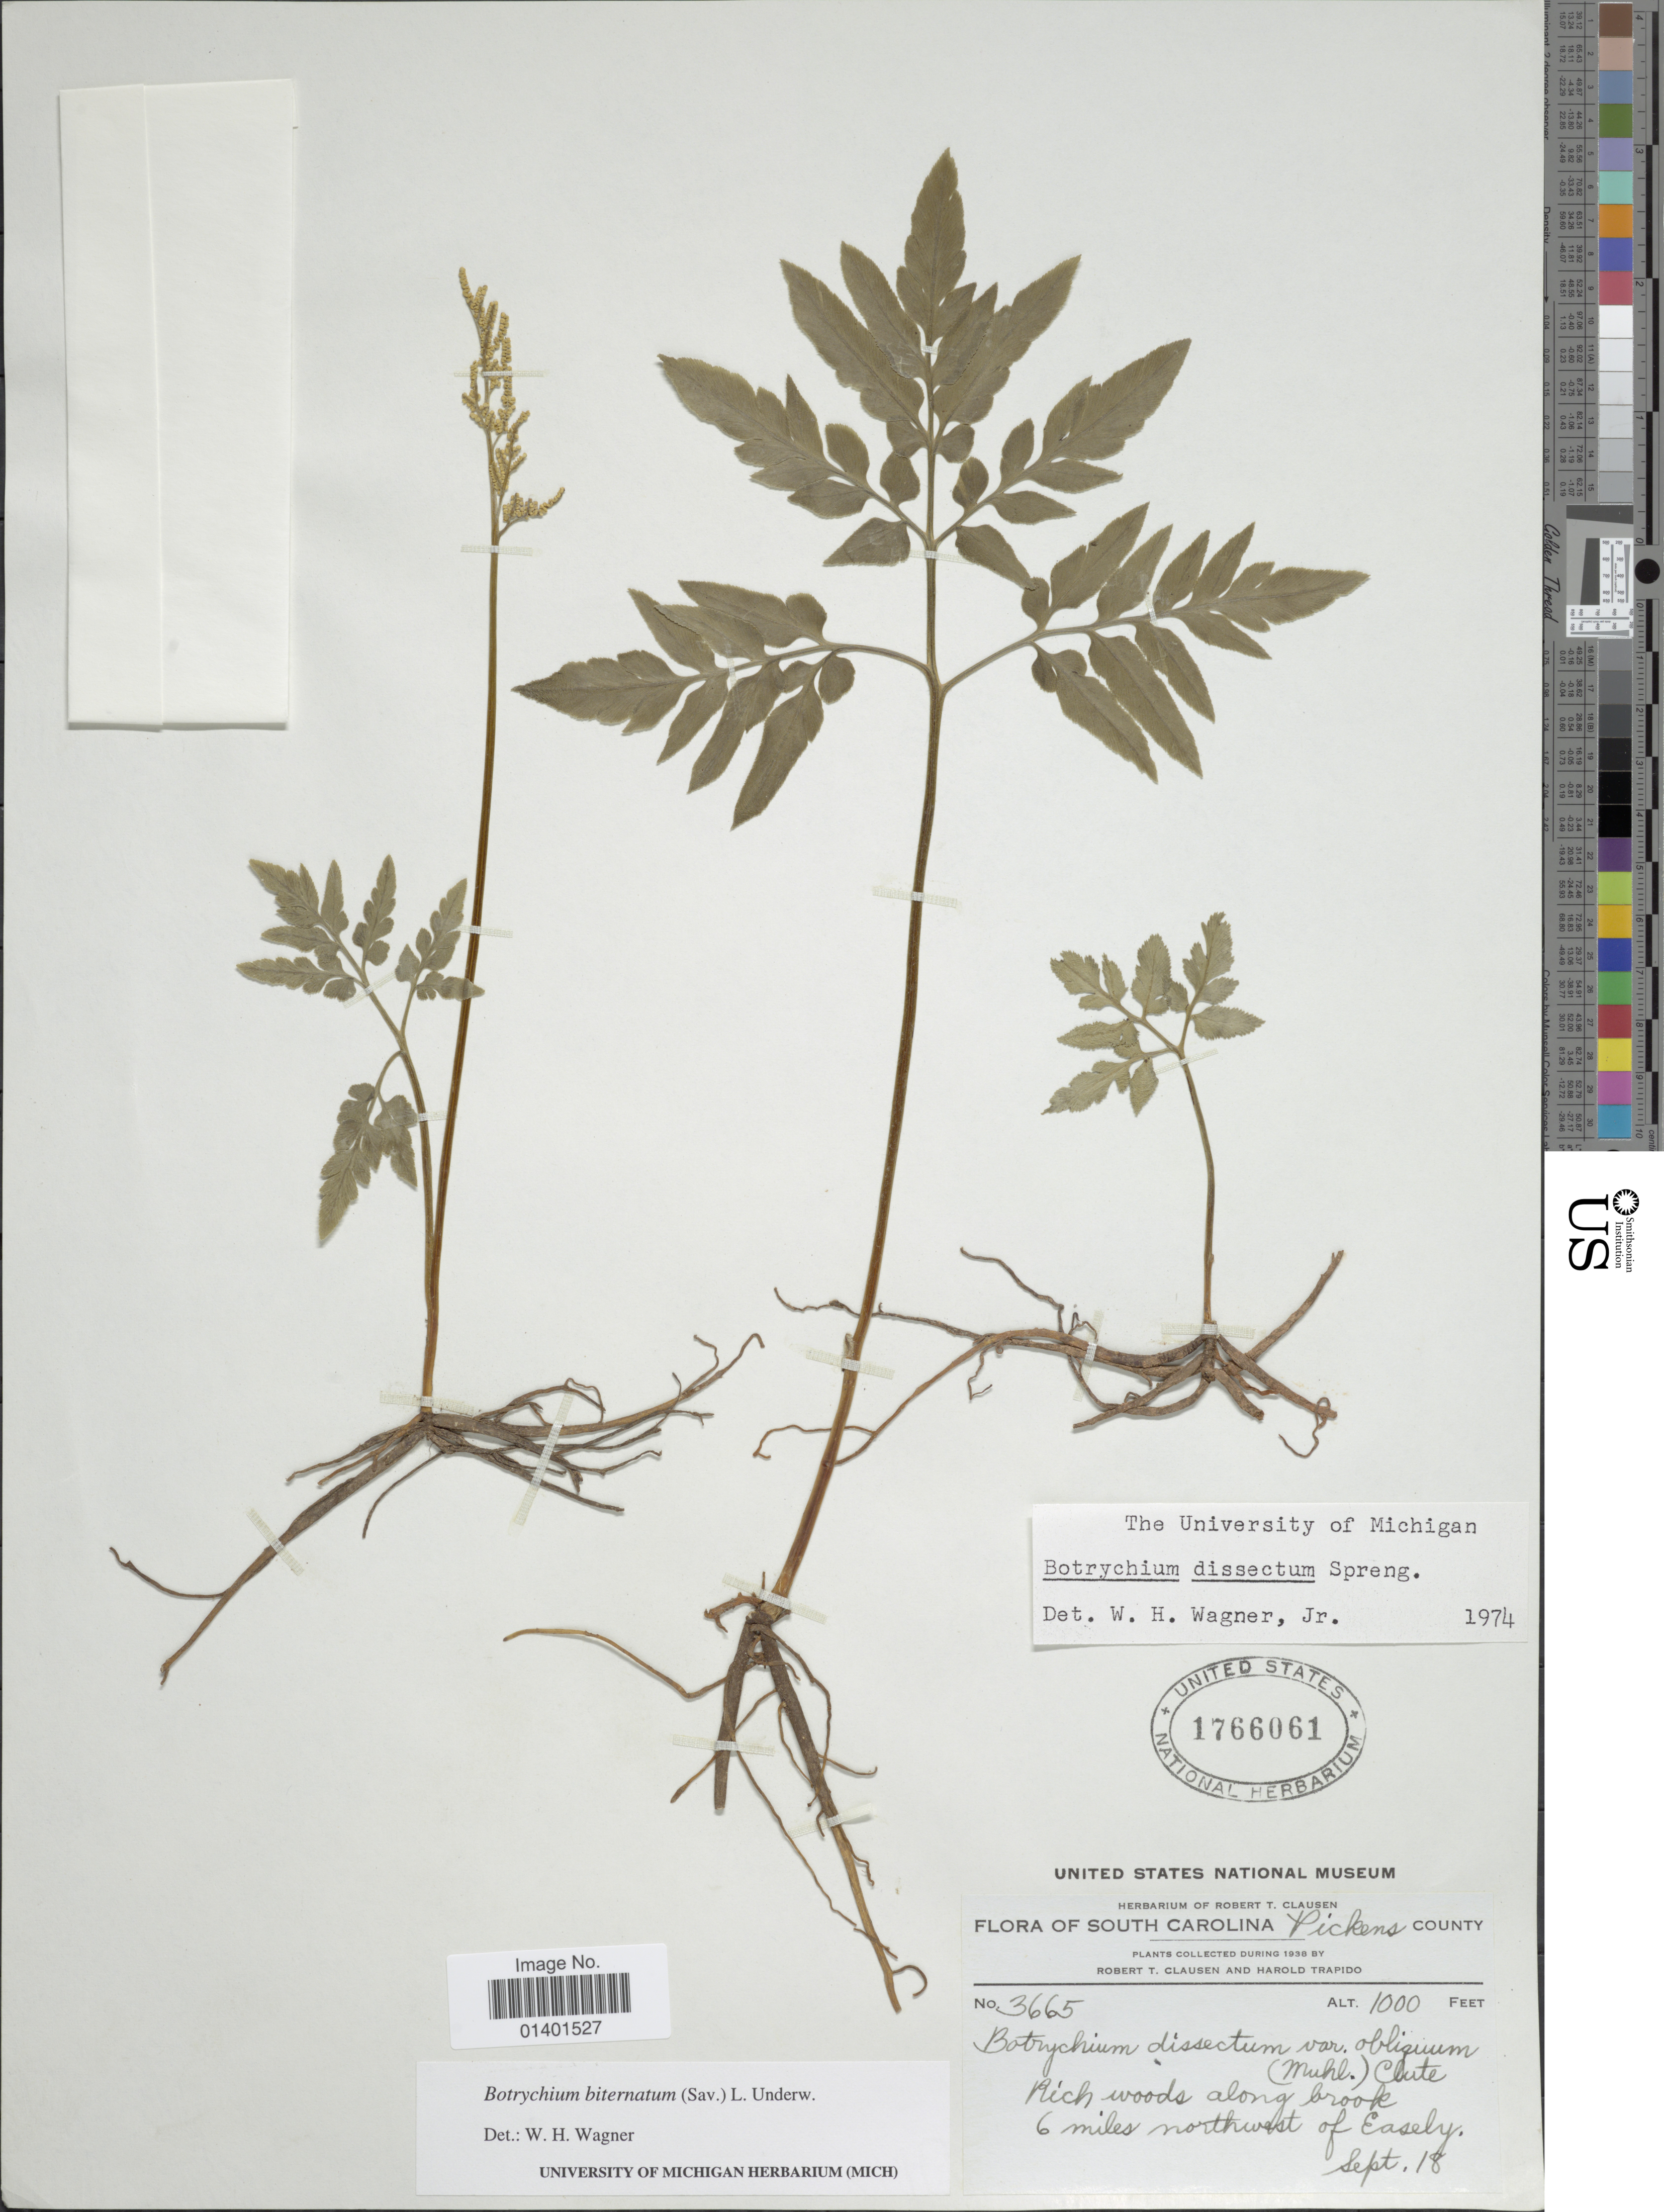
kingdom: Plantae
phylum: Tracheophyta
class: Polypodiopsida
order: Ophioglossales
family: Ophioglossaceae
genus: Botrychium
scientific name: Botrychium biternatum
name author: (Sav.) Underw.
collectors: R. T. Clausen & H. Trapido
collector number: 3665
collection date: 1938-09-18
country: United States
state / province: South Carolina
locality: Pickens County, Rich woods along brook, 6 miles northwest of Easely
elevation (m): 305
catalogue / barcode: US 1766061